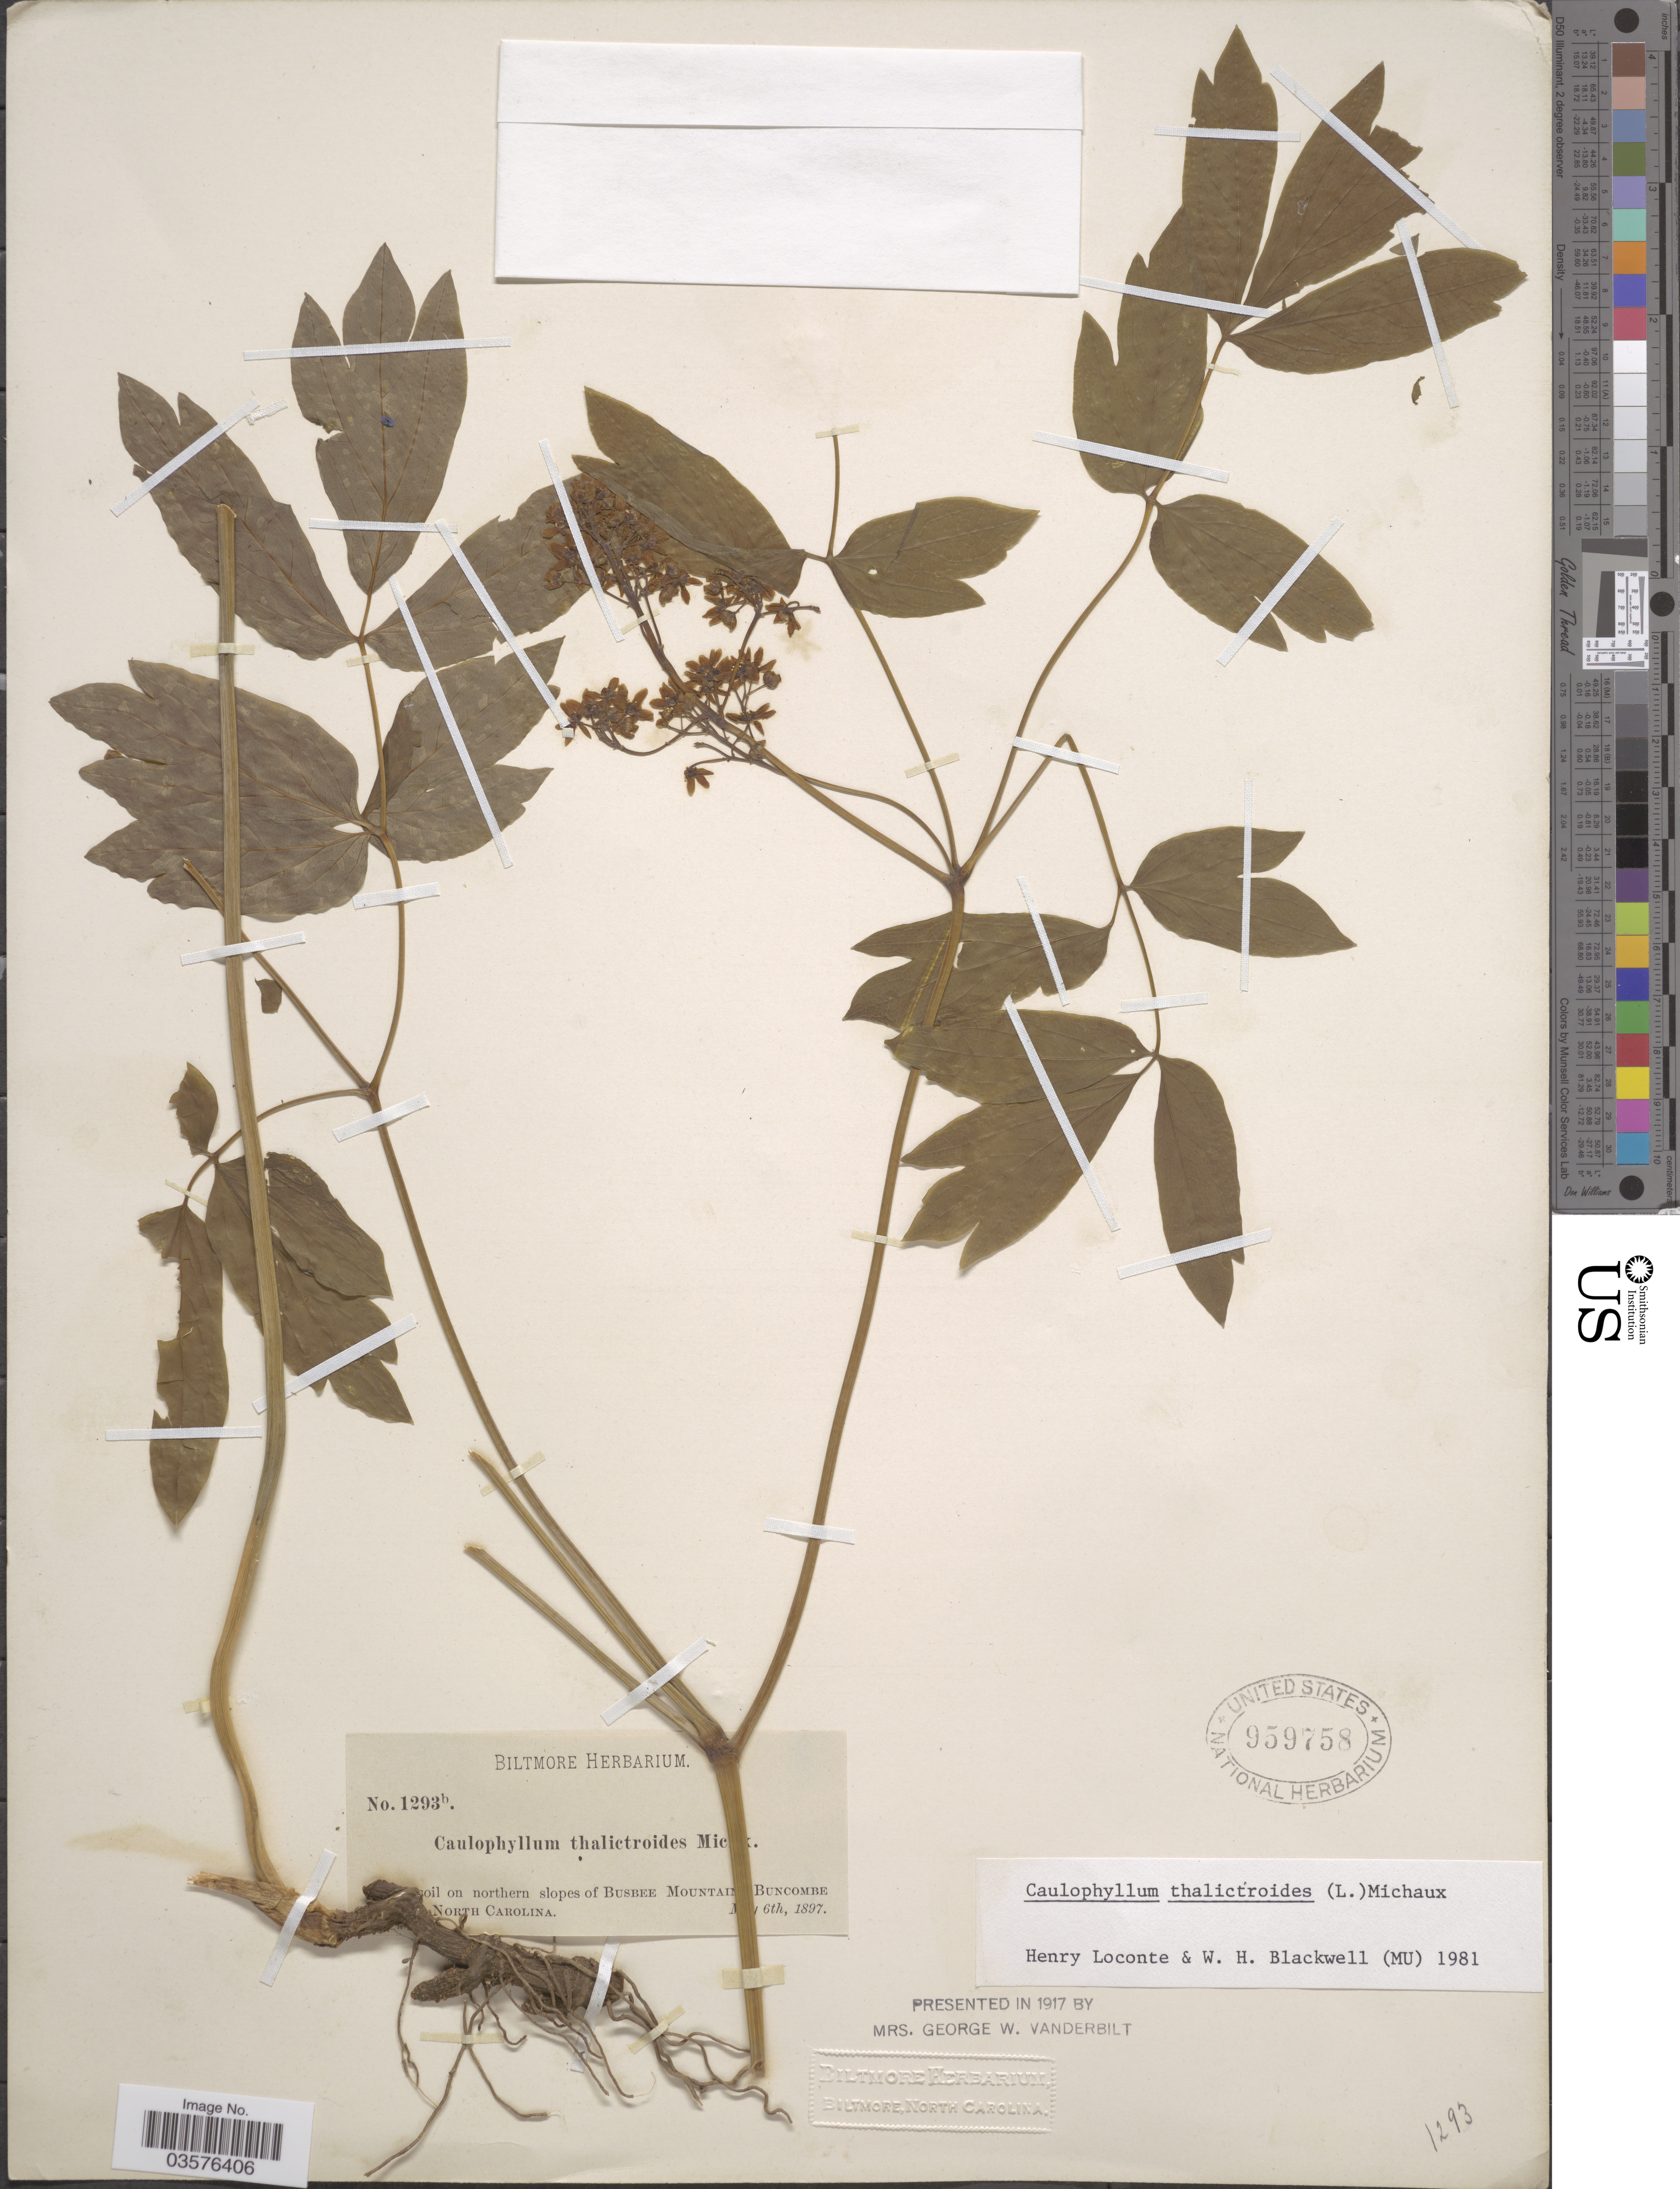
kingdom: Plantae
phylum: Tracheophyta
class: Magnoliopsida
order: Ranunculales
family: Berberidaceae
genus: Caulophyllum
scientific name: Caulophyllum thalictroides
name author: (L.) Michx.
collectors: ex herb. Biltmore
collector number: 1293b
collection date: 1897-05-06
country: United States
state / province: North Carolina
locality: On northern slopes of Busbee Mountain, Buncombe.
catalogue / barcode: US 959758